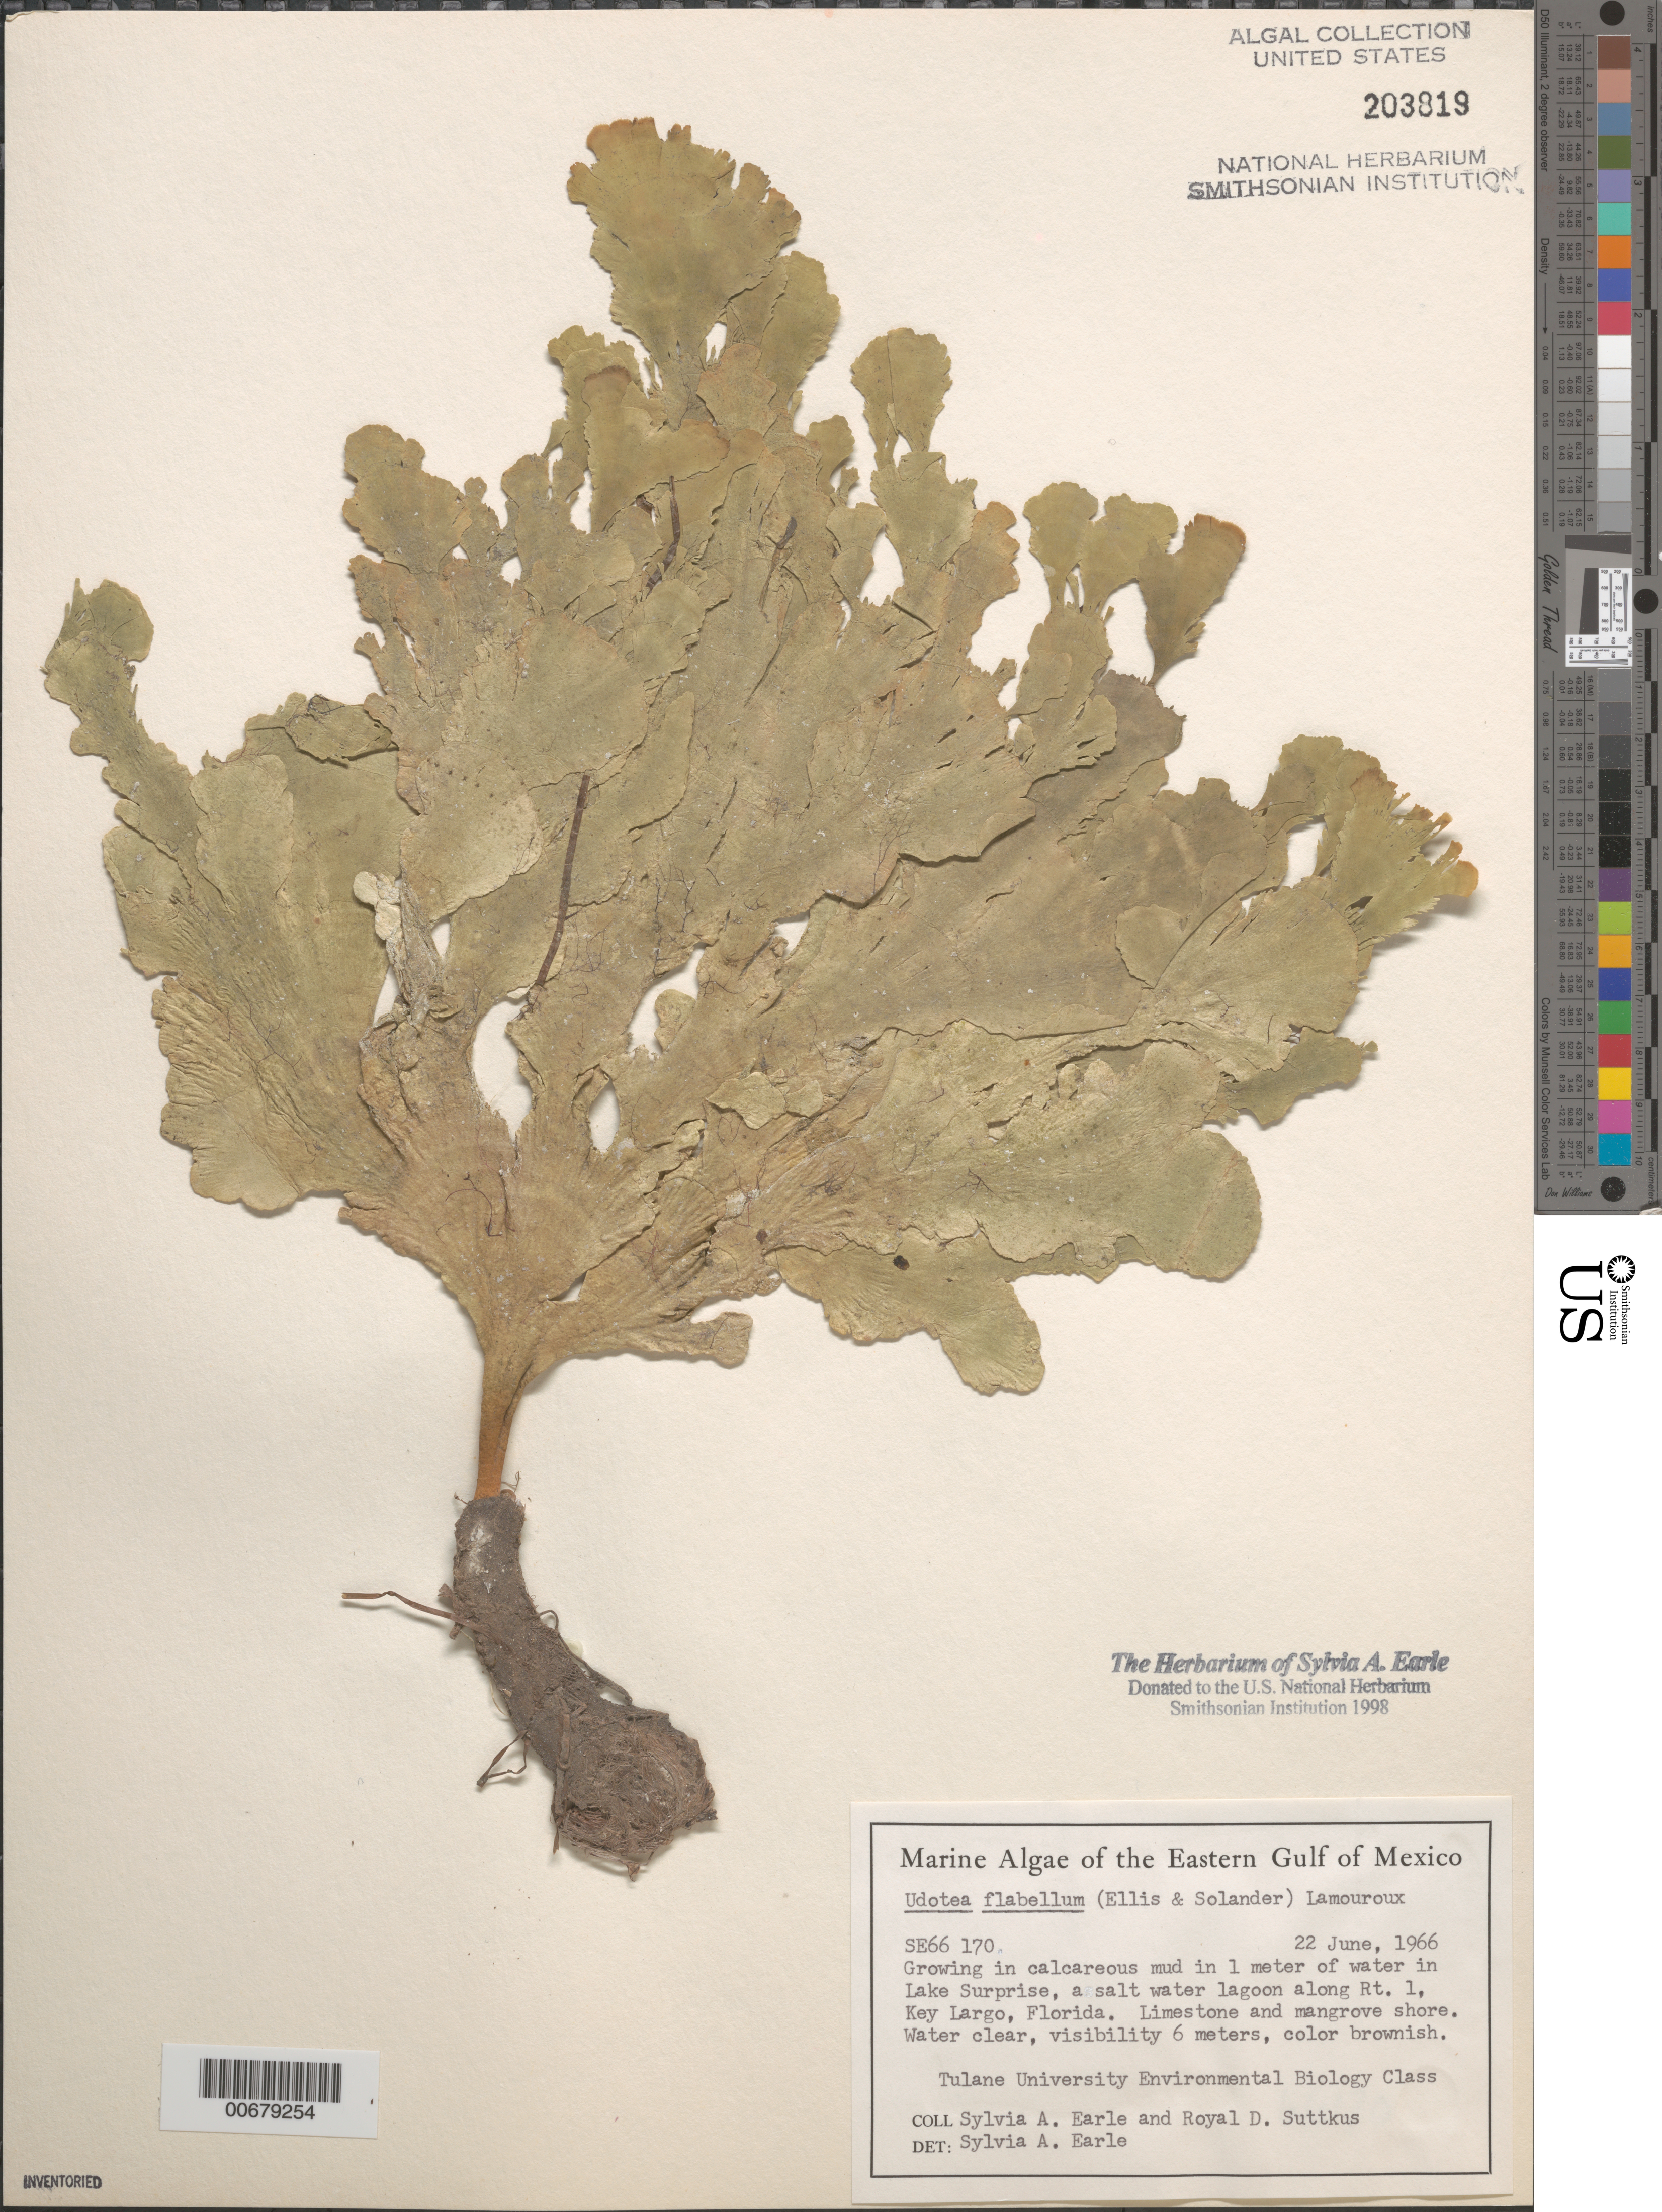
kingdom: Plantae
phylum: Chlorophyta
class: Ulvophyceae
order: Bryopsidales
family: Udoteaceae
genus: Udotea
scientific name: Udotea flabellum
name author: (J. Ellis & Sol.) M. Howe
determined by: Earle, S. A.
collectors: S. A. Earle, R. Suttkus & Tulane Univ. Env. Biol. Class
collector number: SE 66170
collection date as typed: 22 Jun 1966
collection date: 1966-06-22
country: United States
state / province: Florida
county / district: Monroe County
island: Key Largo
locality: Lake Surprise, US Route 1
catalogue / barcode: US 203819